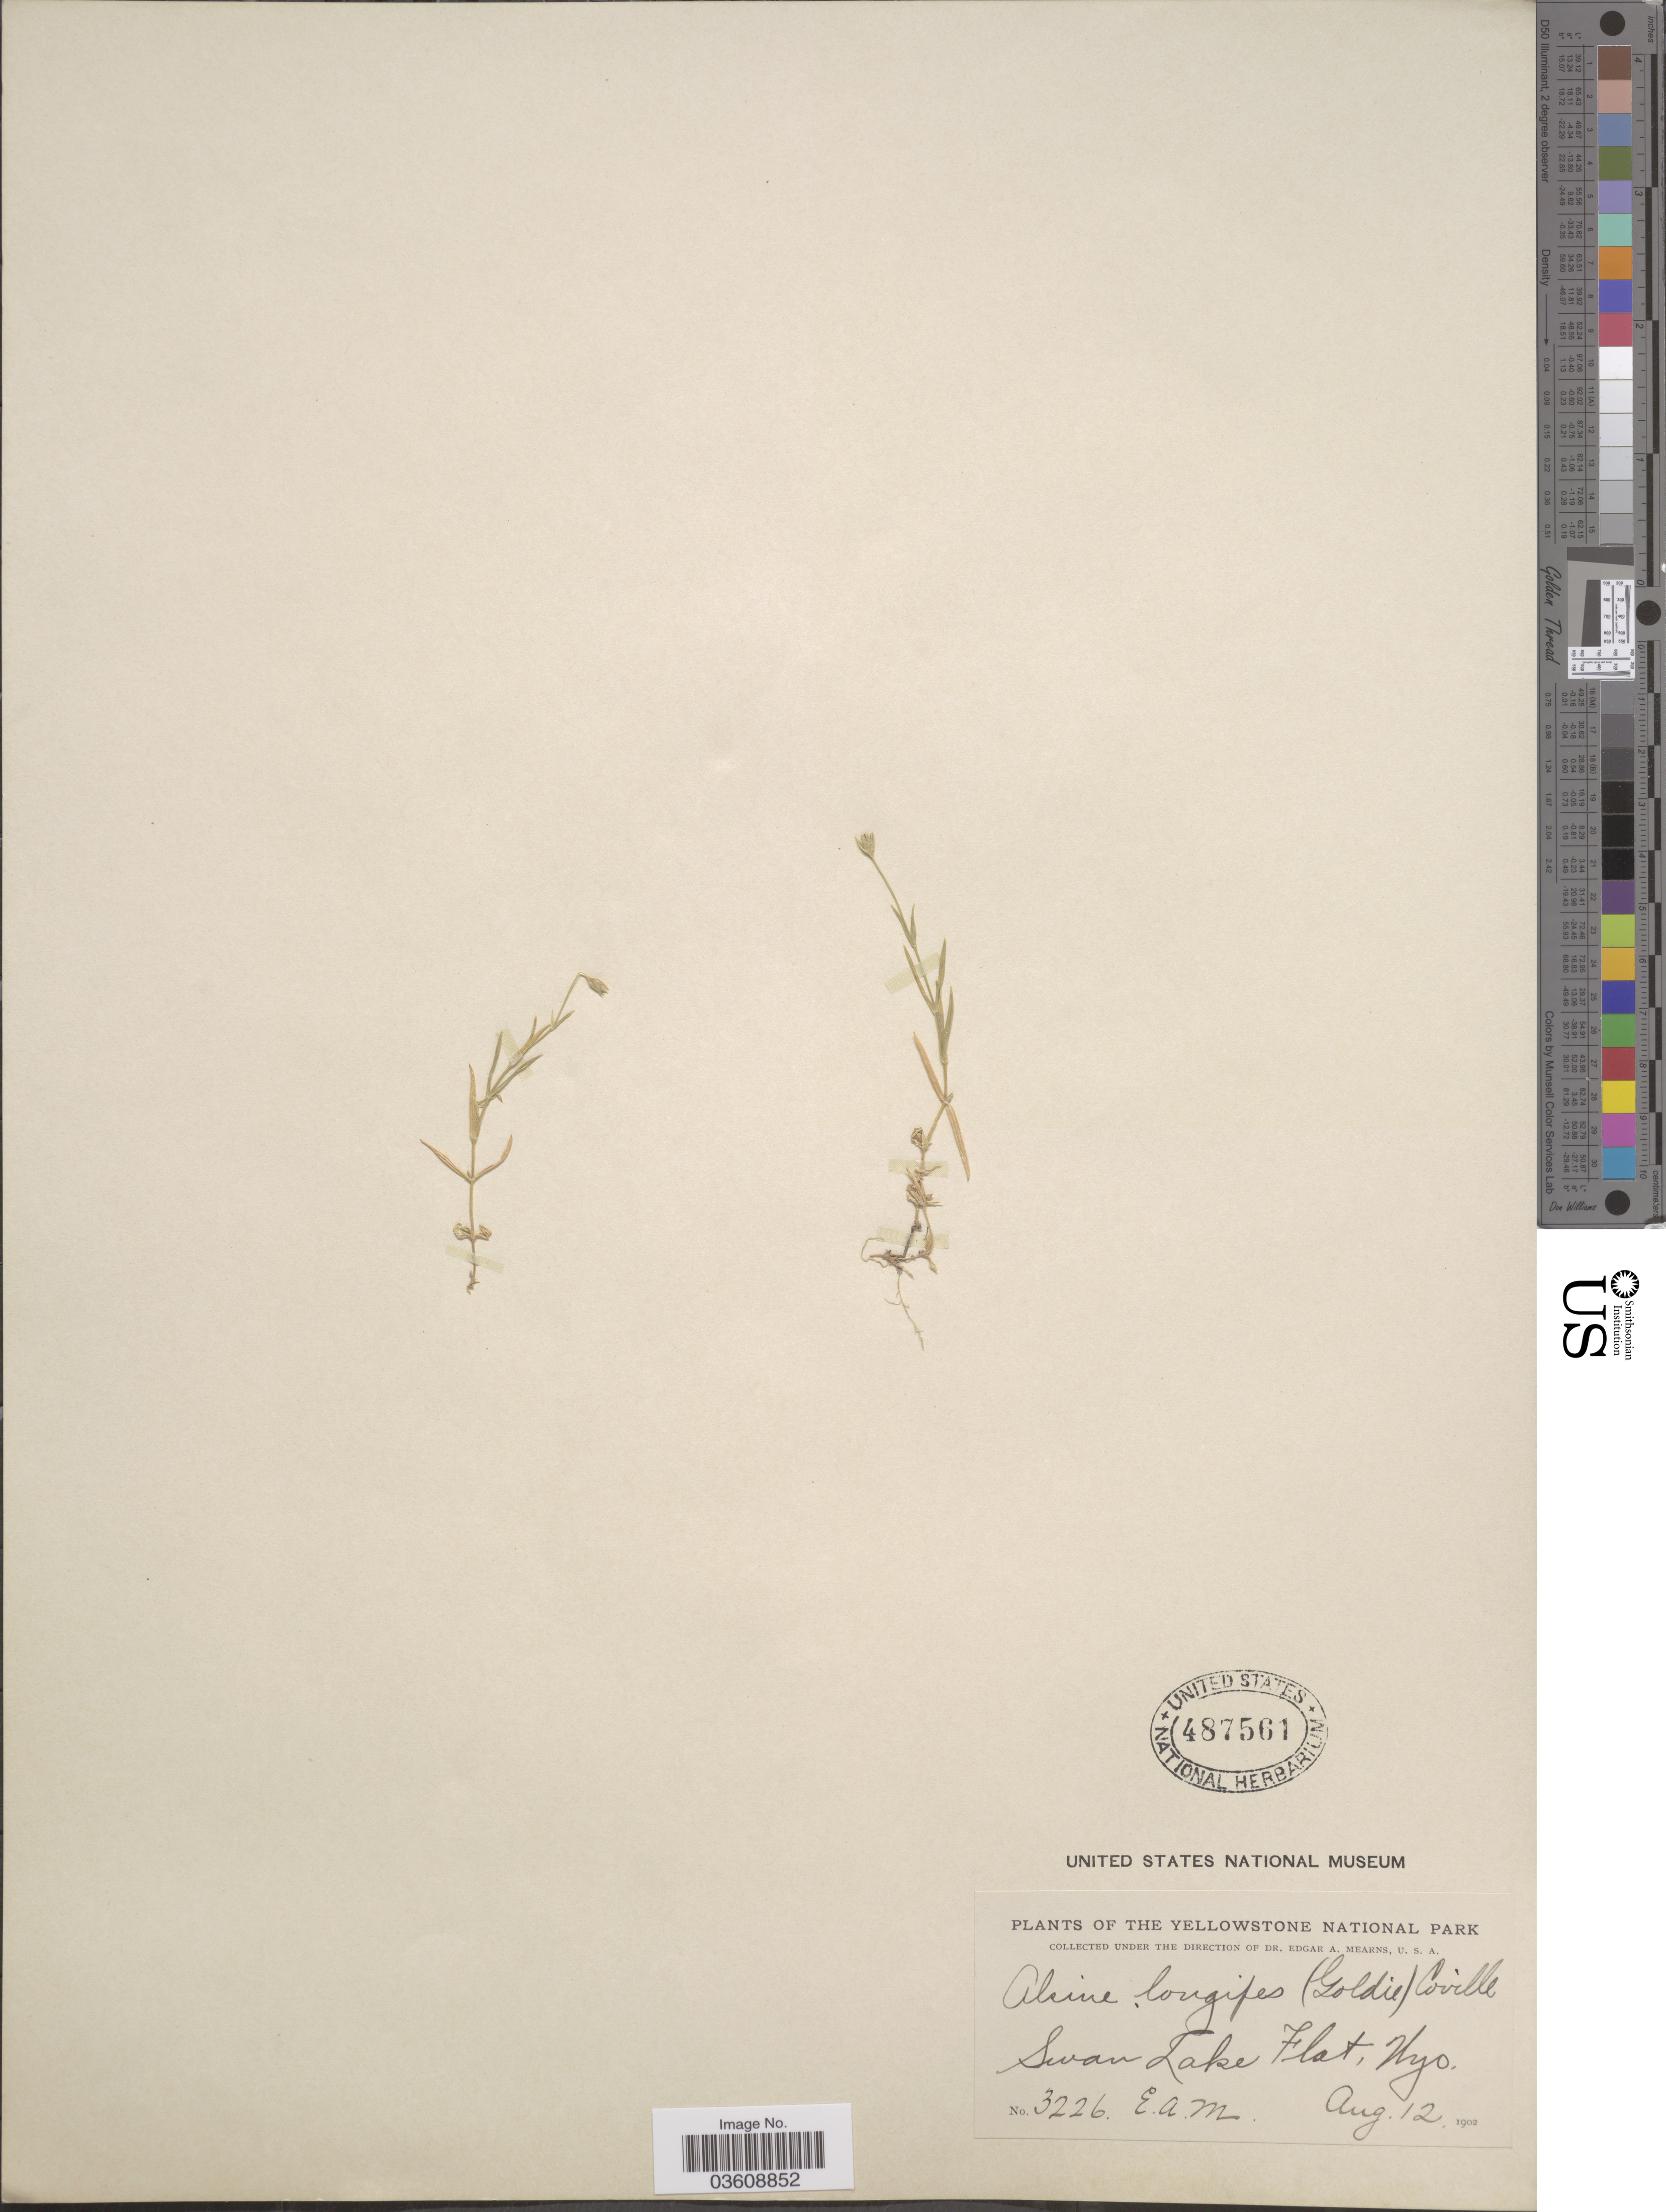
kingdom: Plantae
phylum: Tracheophyta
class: Magnoliopsida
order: Caryophyllales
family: Caryophyllaceae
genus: Stellaria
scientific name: Stellaria longipes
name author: Goldie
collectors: E. A. Mearns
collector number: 3226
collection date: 1902-08-12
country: United States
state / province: Wyoming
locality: The Yellowstone National Park. Swan Lake Flat.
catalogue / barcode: US 487561